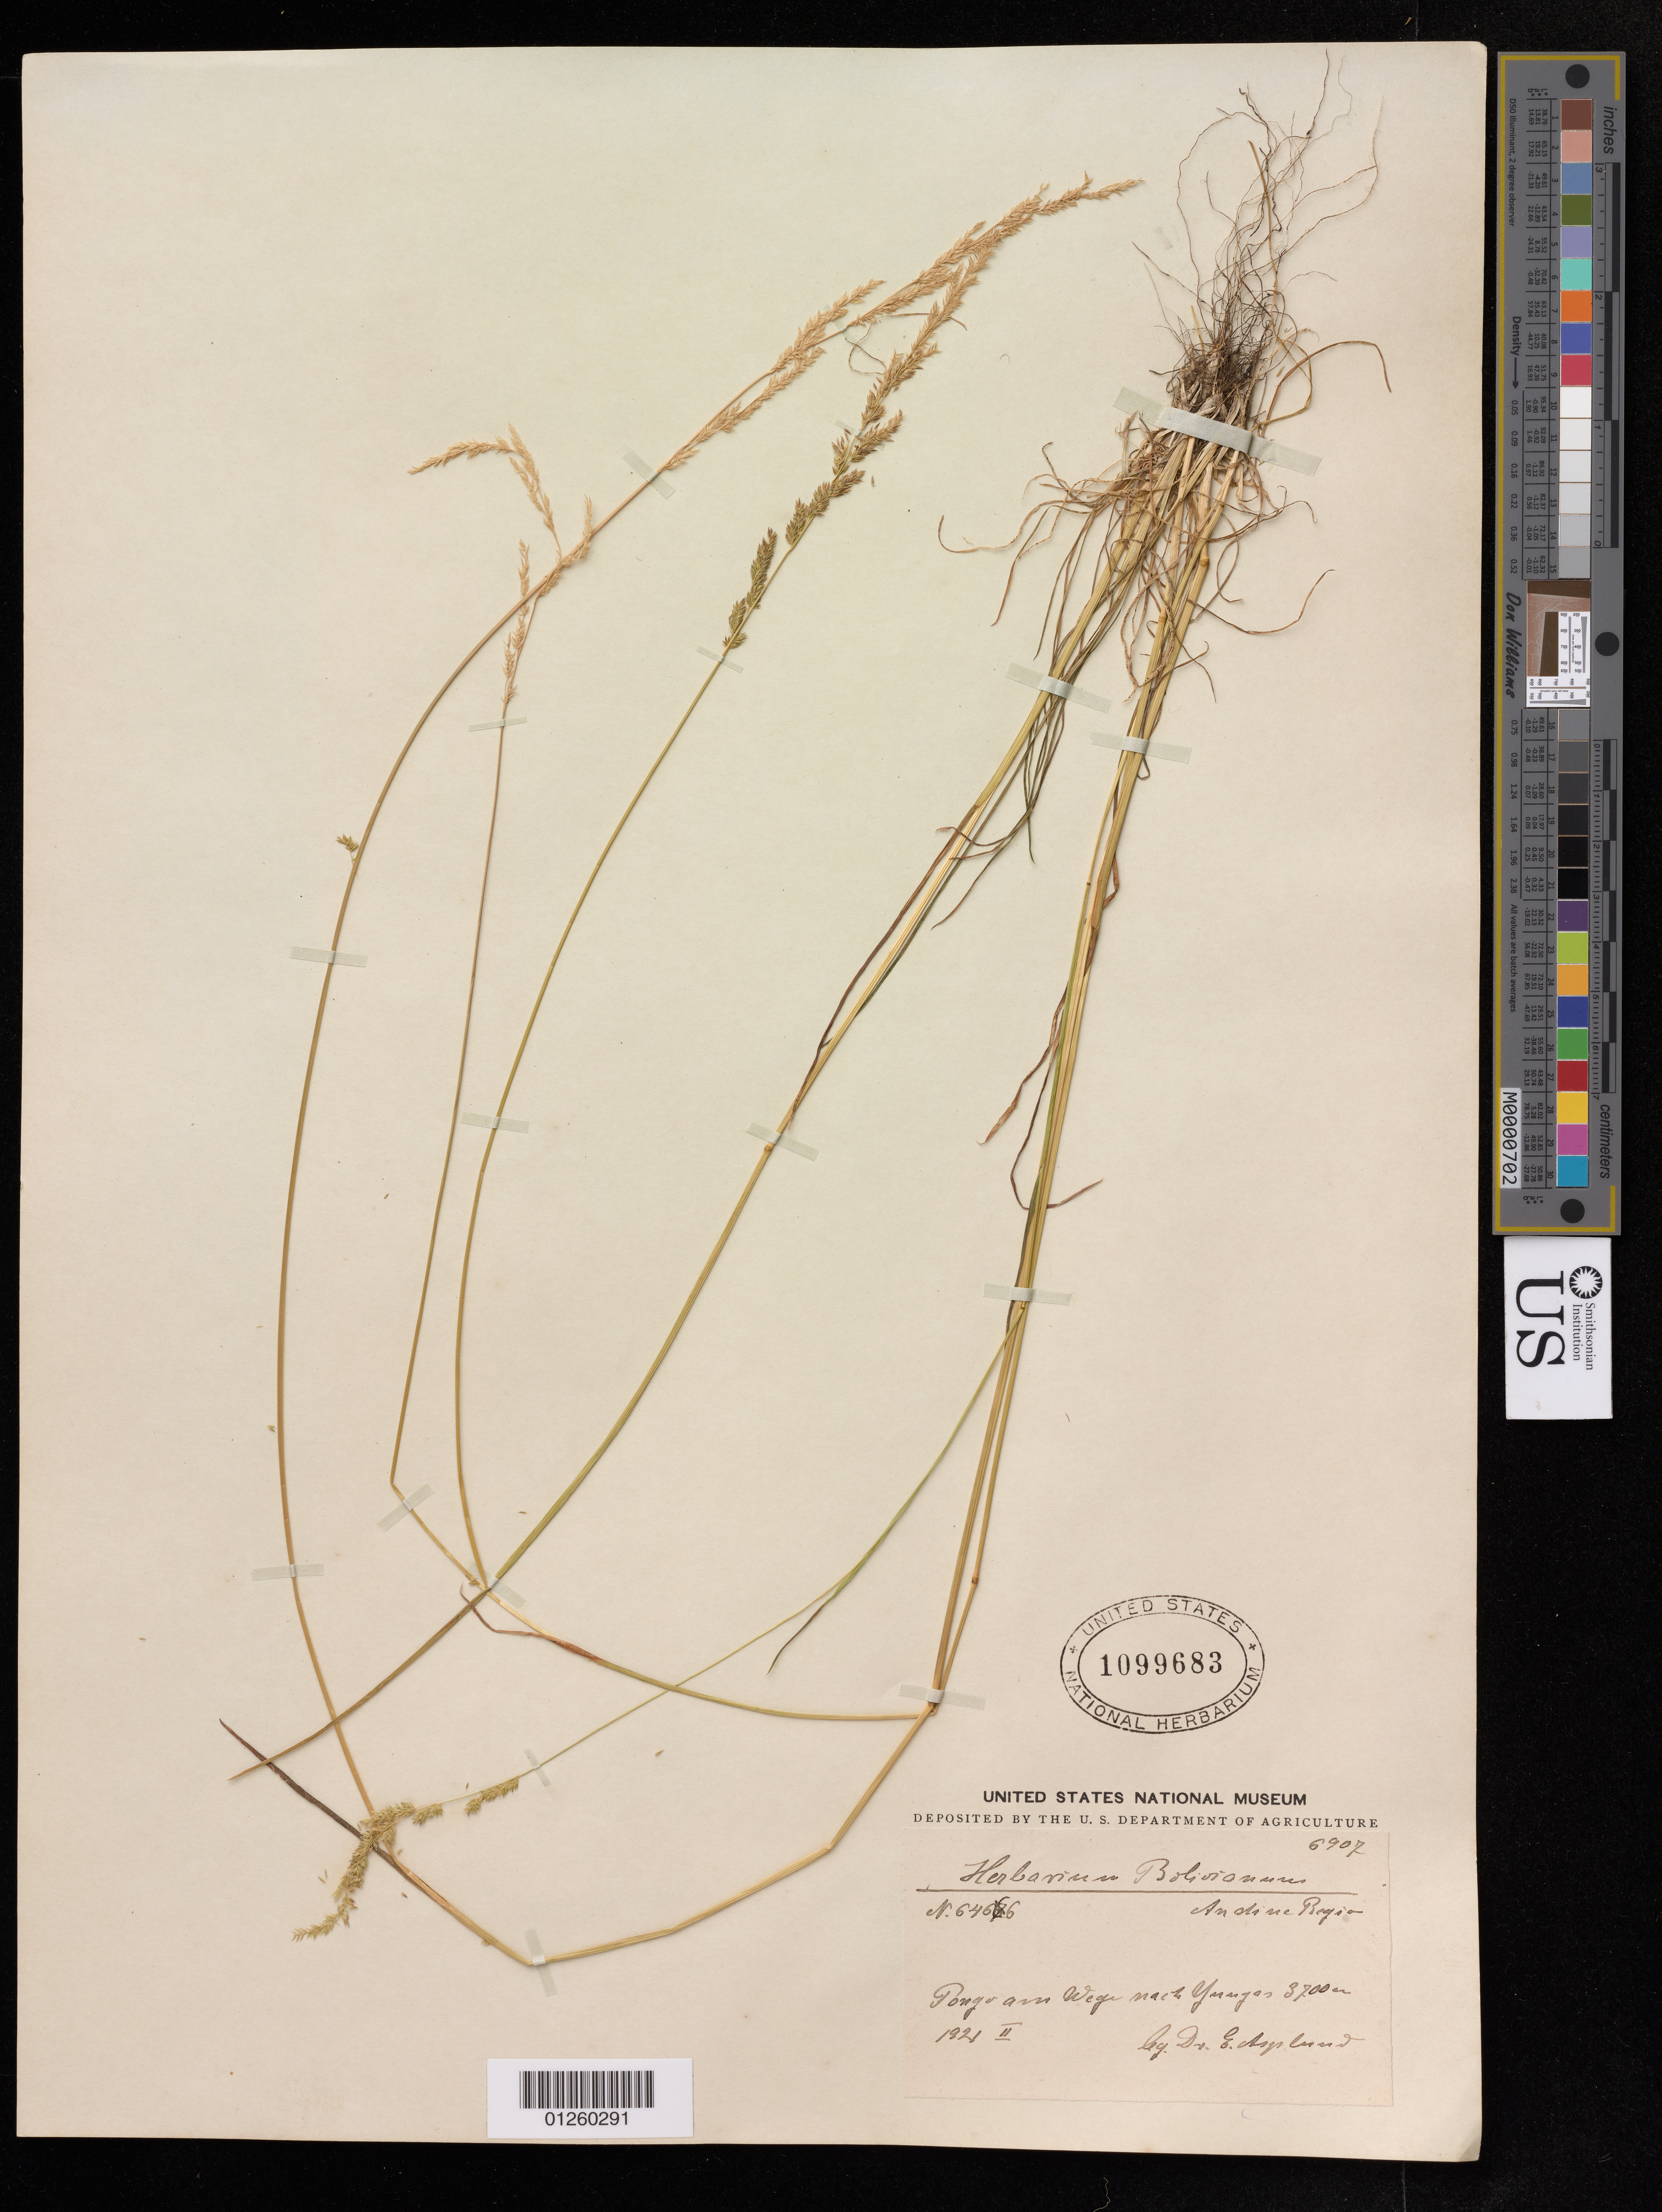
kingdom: Plantae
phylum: Tracheophyta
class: Liliopsida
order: Poales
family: Poaceae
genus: Poa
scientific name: Poa scaberula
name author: Hook. f.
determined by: Soreng, Robert J., Research Associate (BOT), Smithsonian Institution - National Museum of Natural History (UNITED STATES)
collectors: E. Asplund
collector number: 6466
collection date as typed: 1921 II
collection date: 1921-02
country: Bolivia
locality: Yungas.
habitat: Andina Region.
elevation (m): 3700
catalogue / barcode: US 1099683